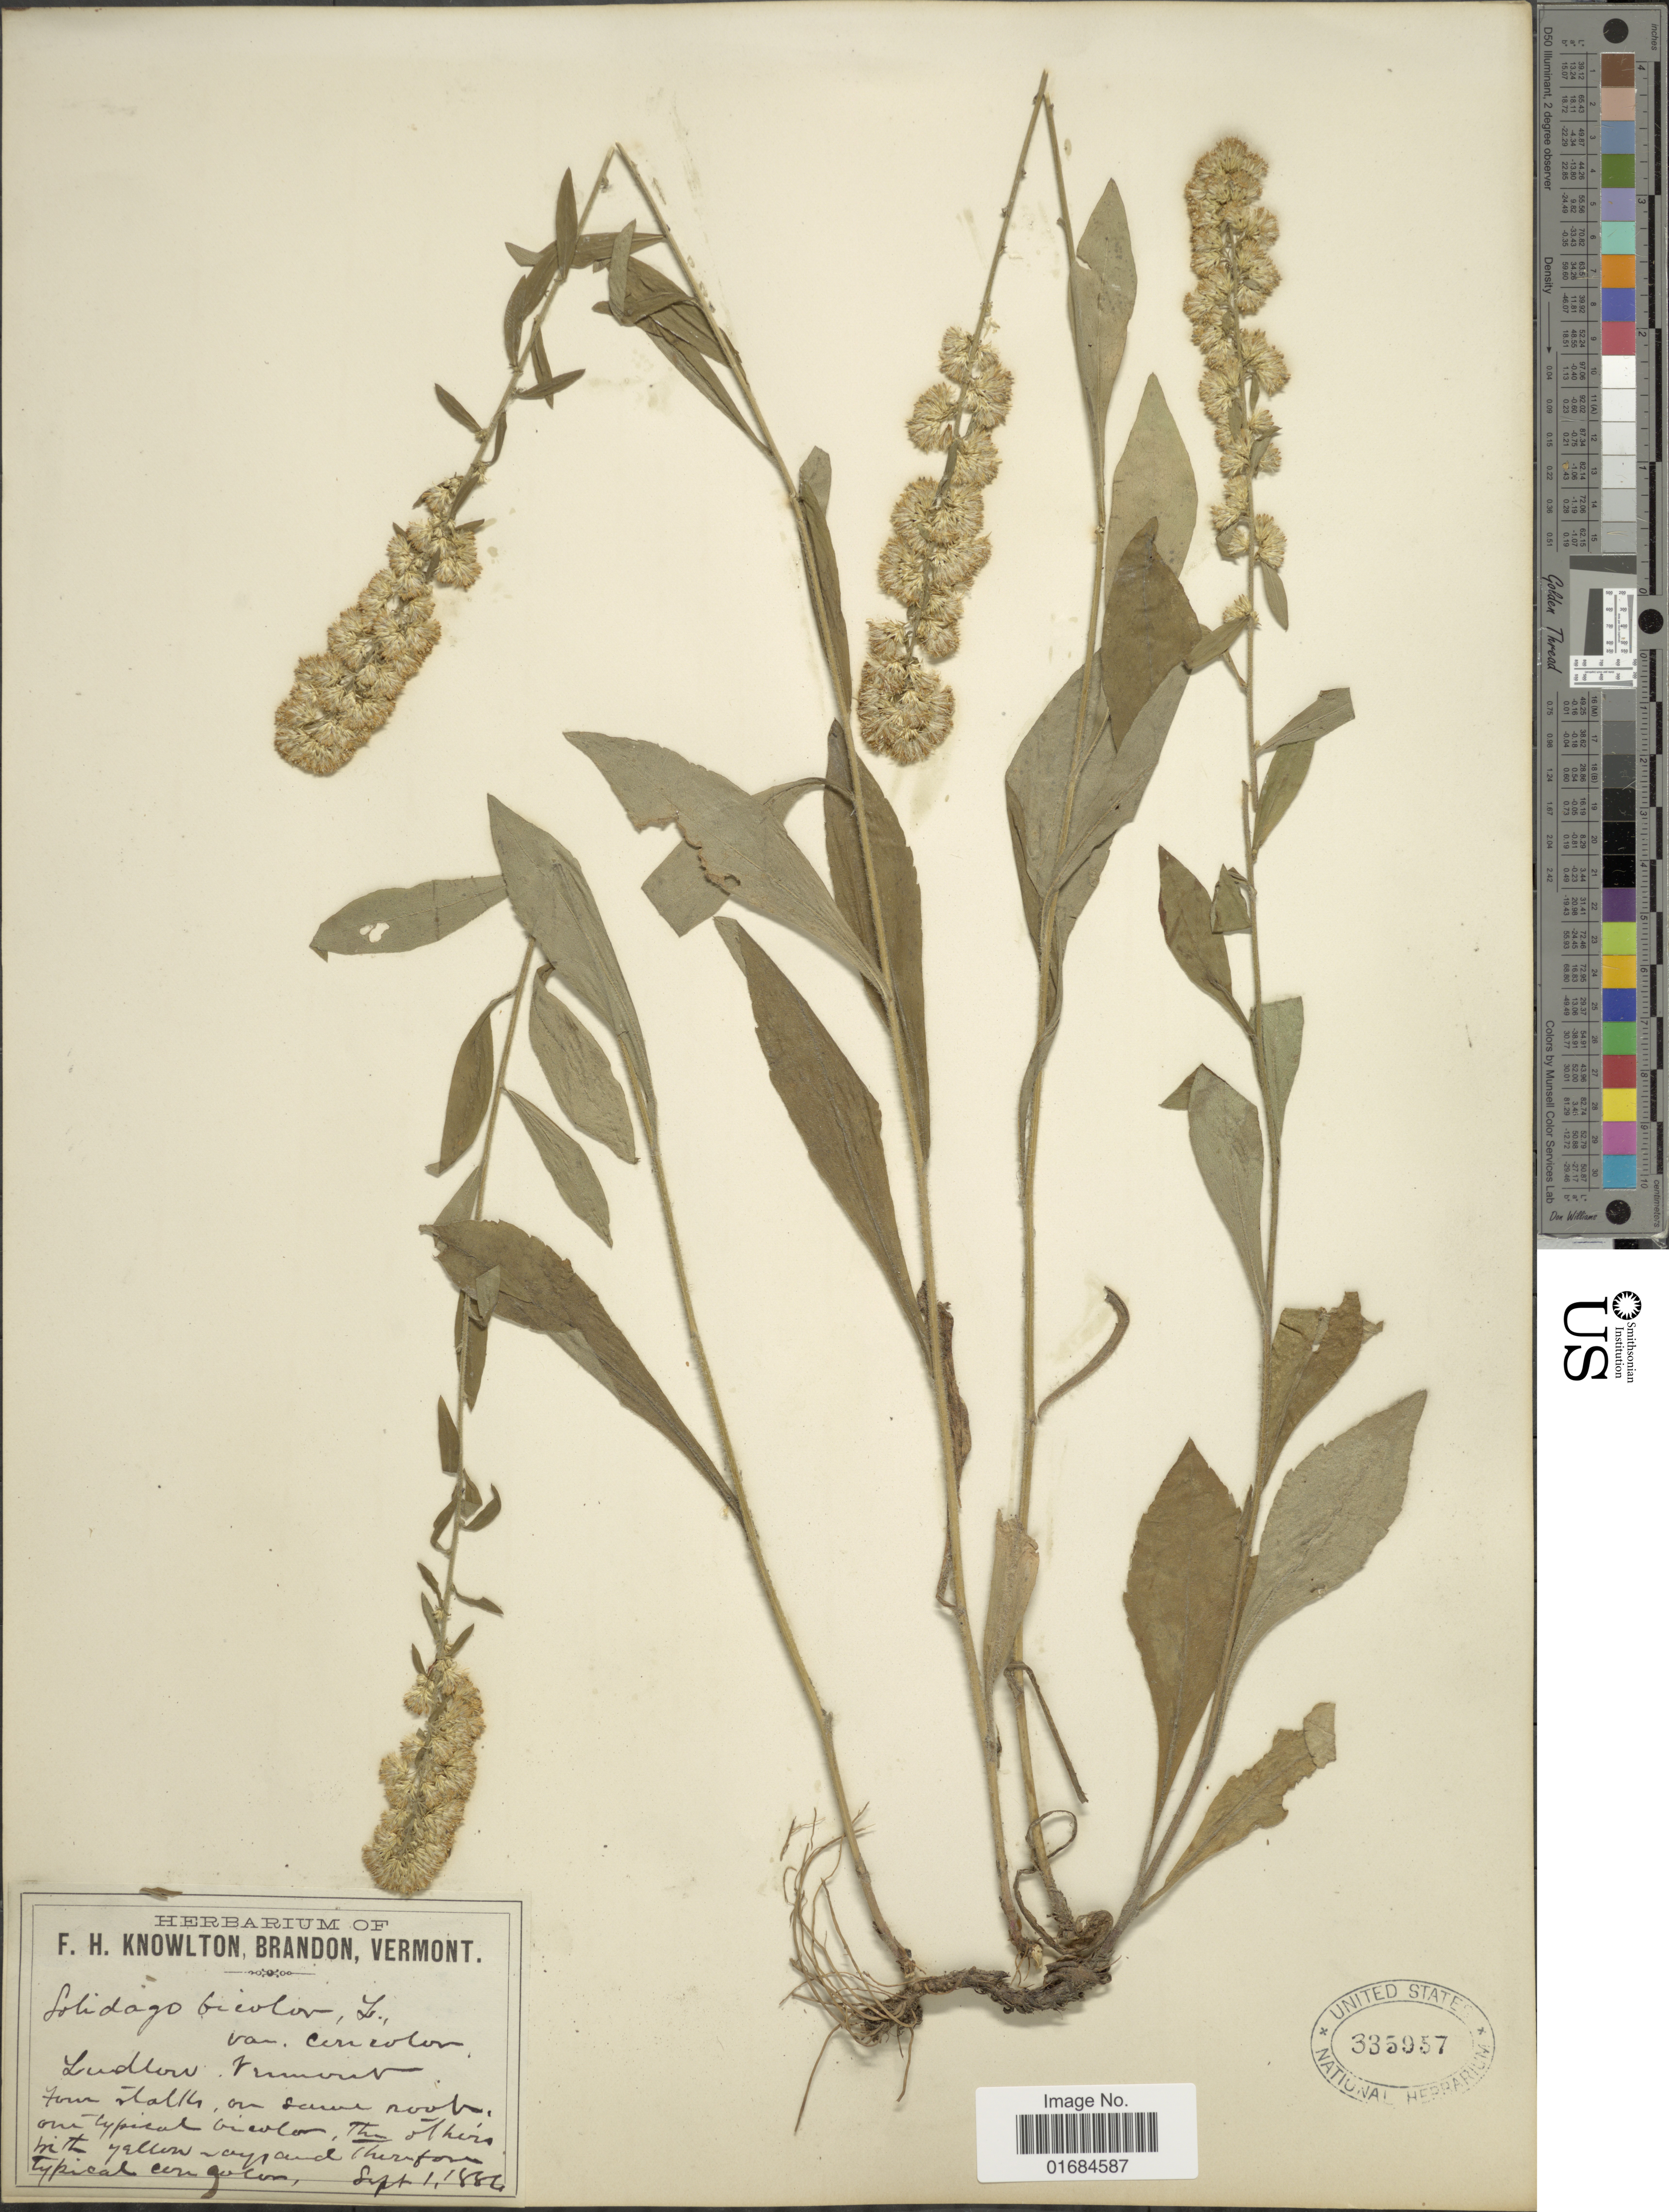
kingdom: Plantae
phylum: Tracheophyta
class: Magnoliopsida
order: Asterales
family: Asteraceae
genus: Solidago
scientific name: Solidago bicolor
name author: L.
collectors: ex herb. F.H. Knowlton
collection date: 1886-09-01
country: United States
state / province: Vermont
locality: Ludlow.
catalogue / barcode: US 335957